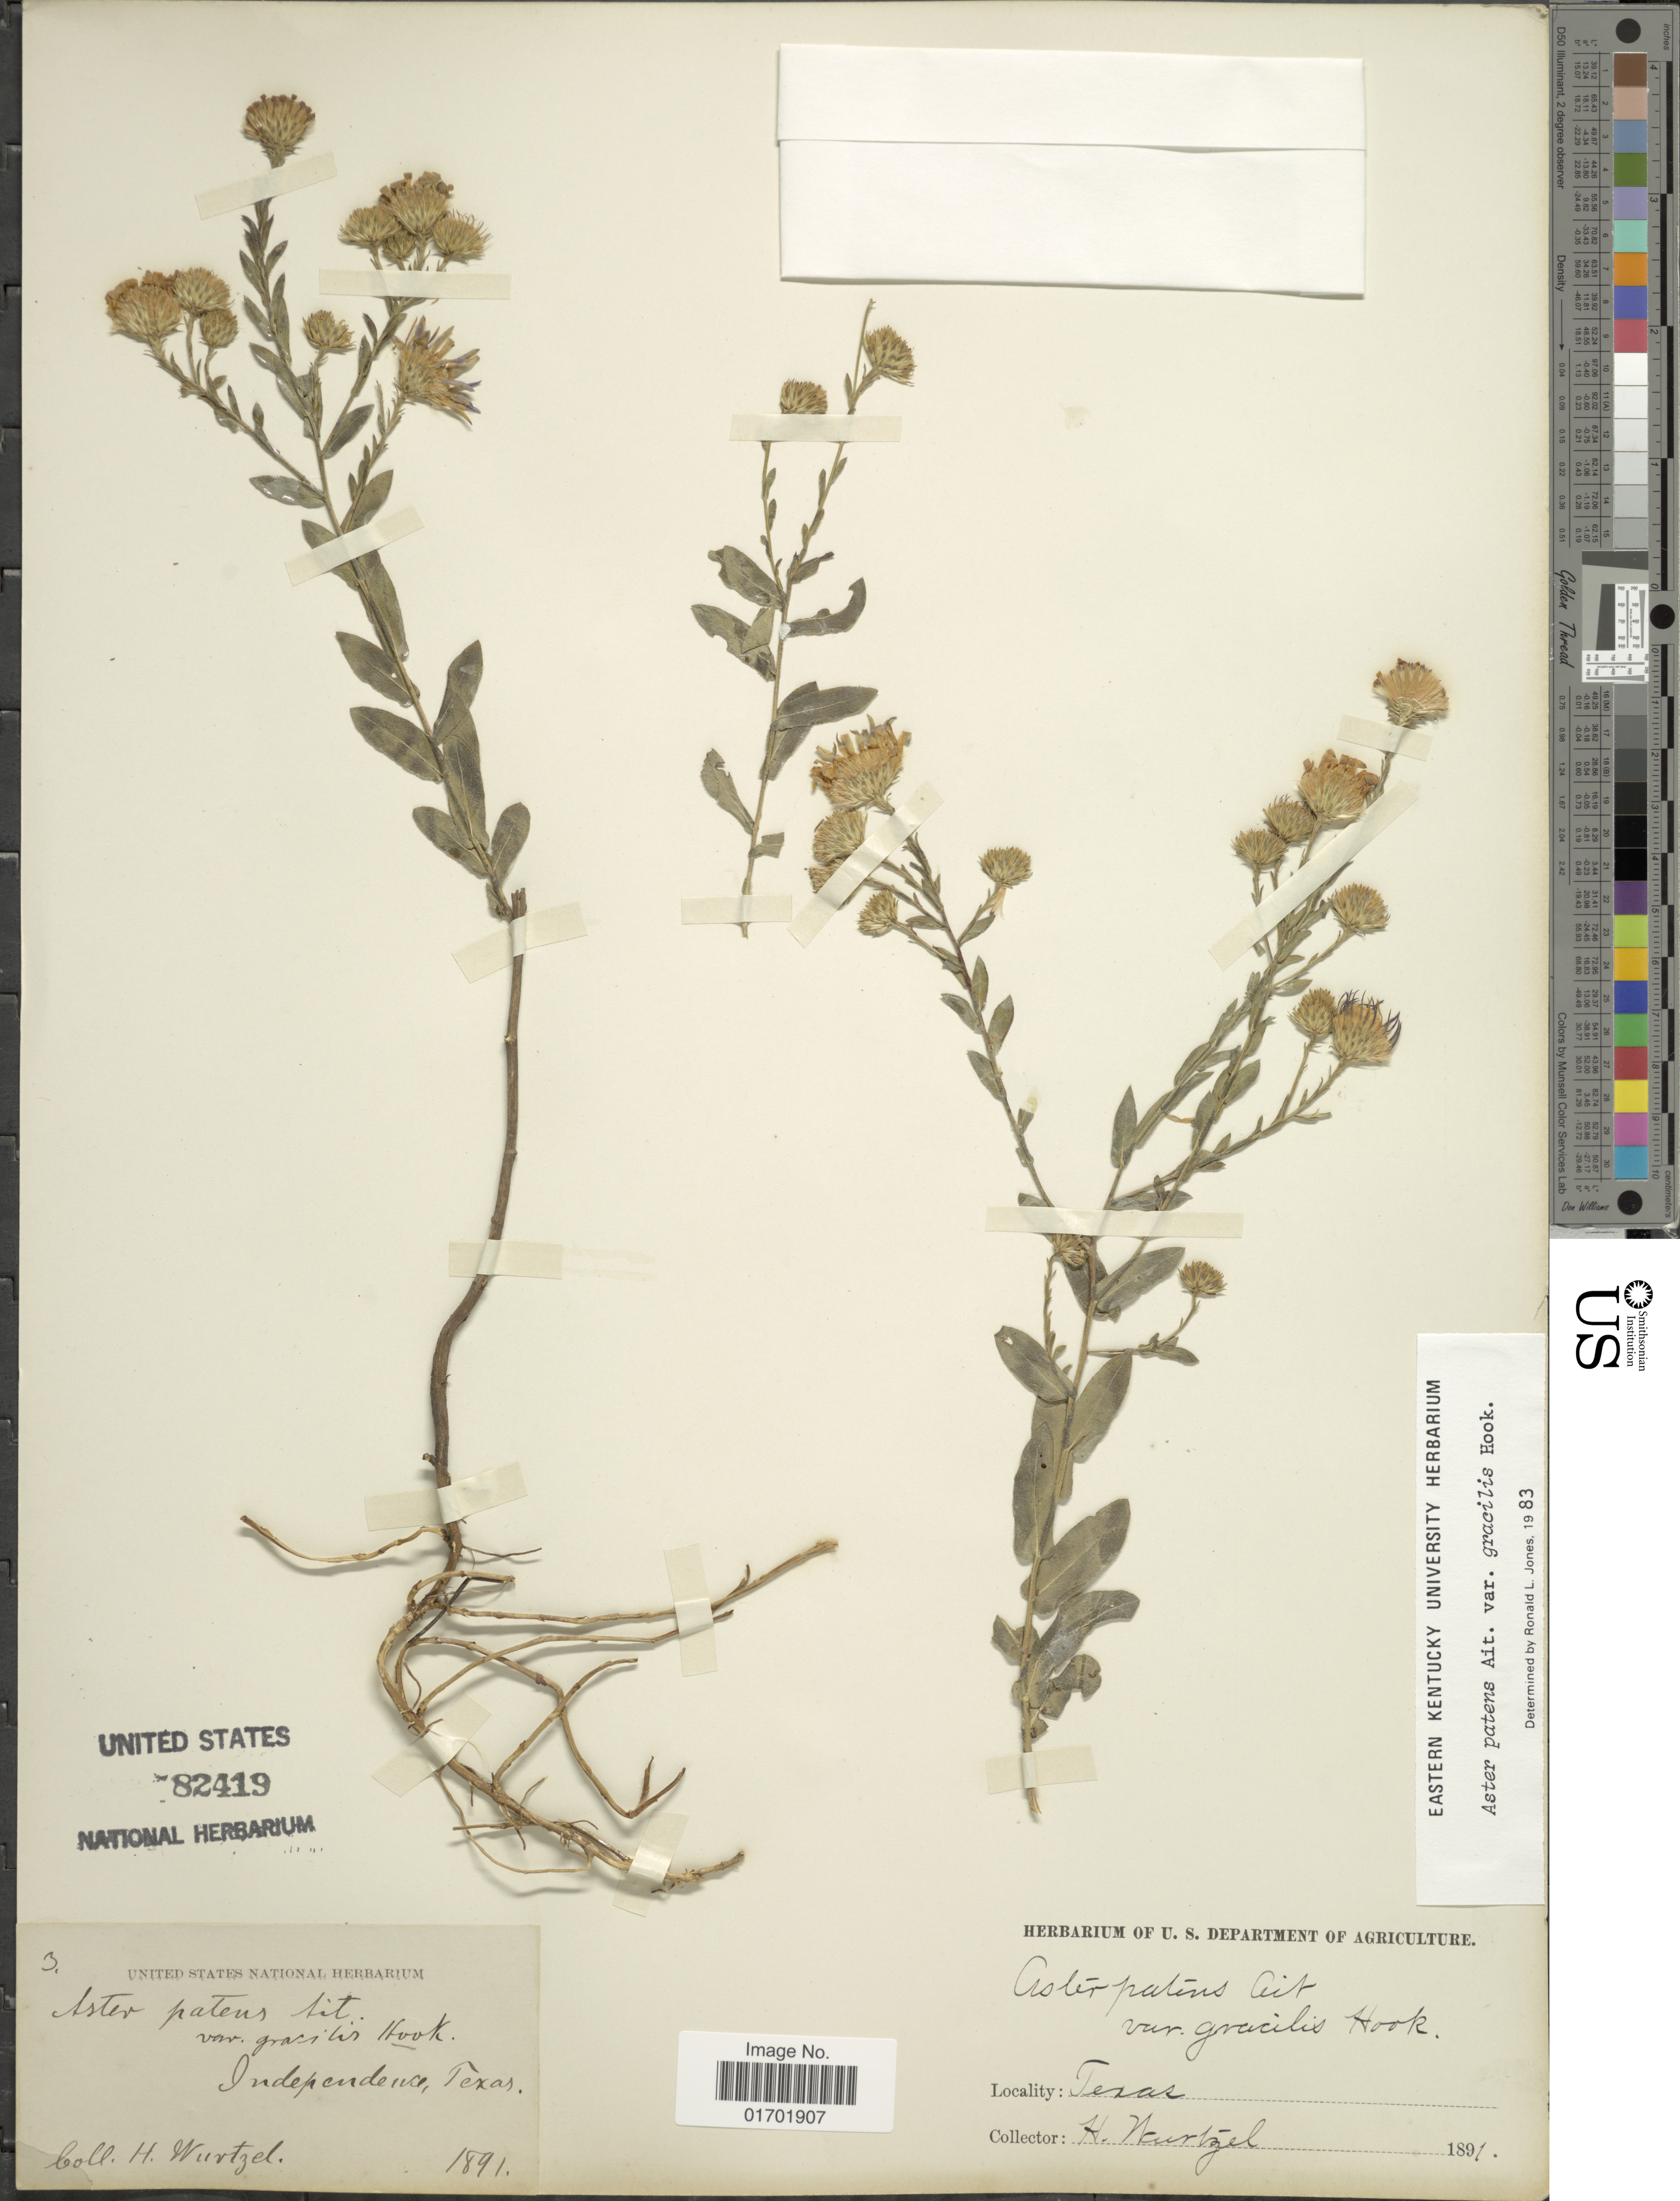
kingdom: Plantae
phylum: Tracheophyta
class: Magnoliopsida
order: Asterales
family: Asteraceae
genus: Symphyotrichum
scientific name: Symphyotrichum patens var. gracile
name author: (Hook.) G.L. Nesom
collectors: H. Wurtzel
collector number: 3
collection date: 1891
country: United States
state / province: Texas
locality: Independence.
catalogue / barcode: US 82419